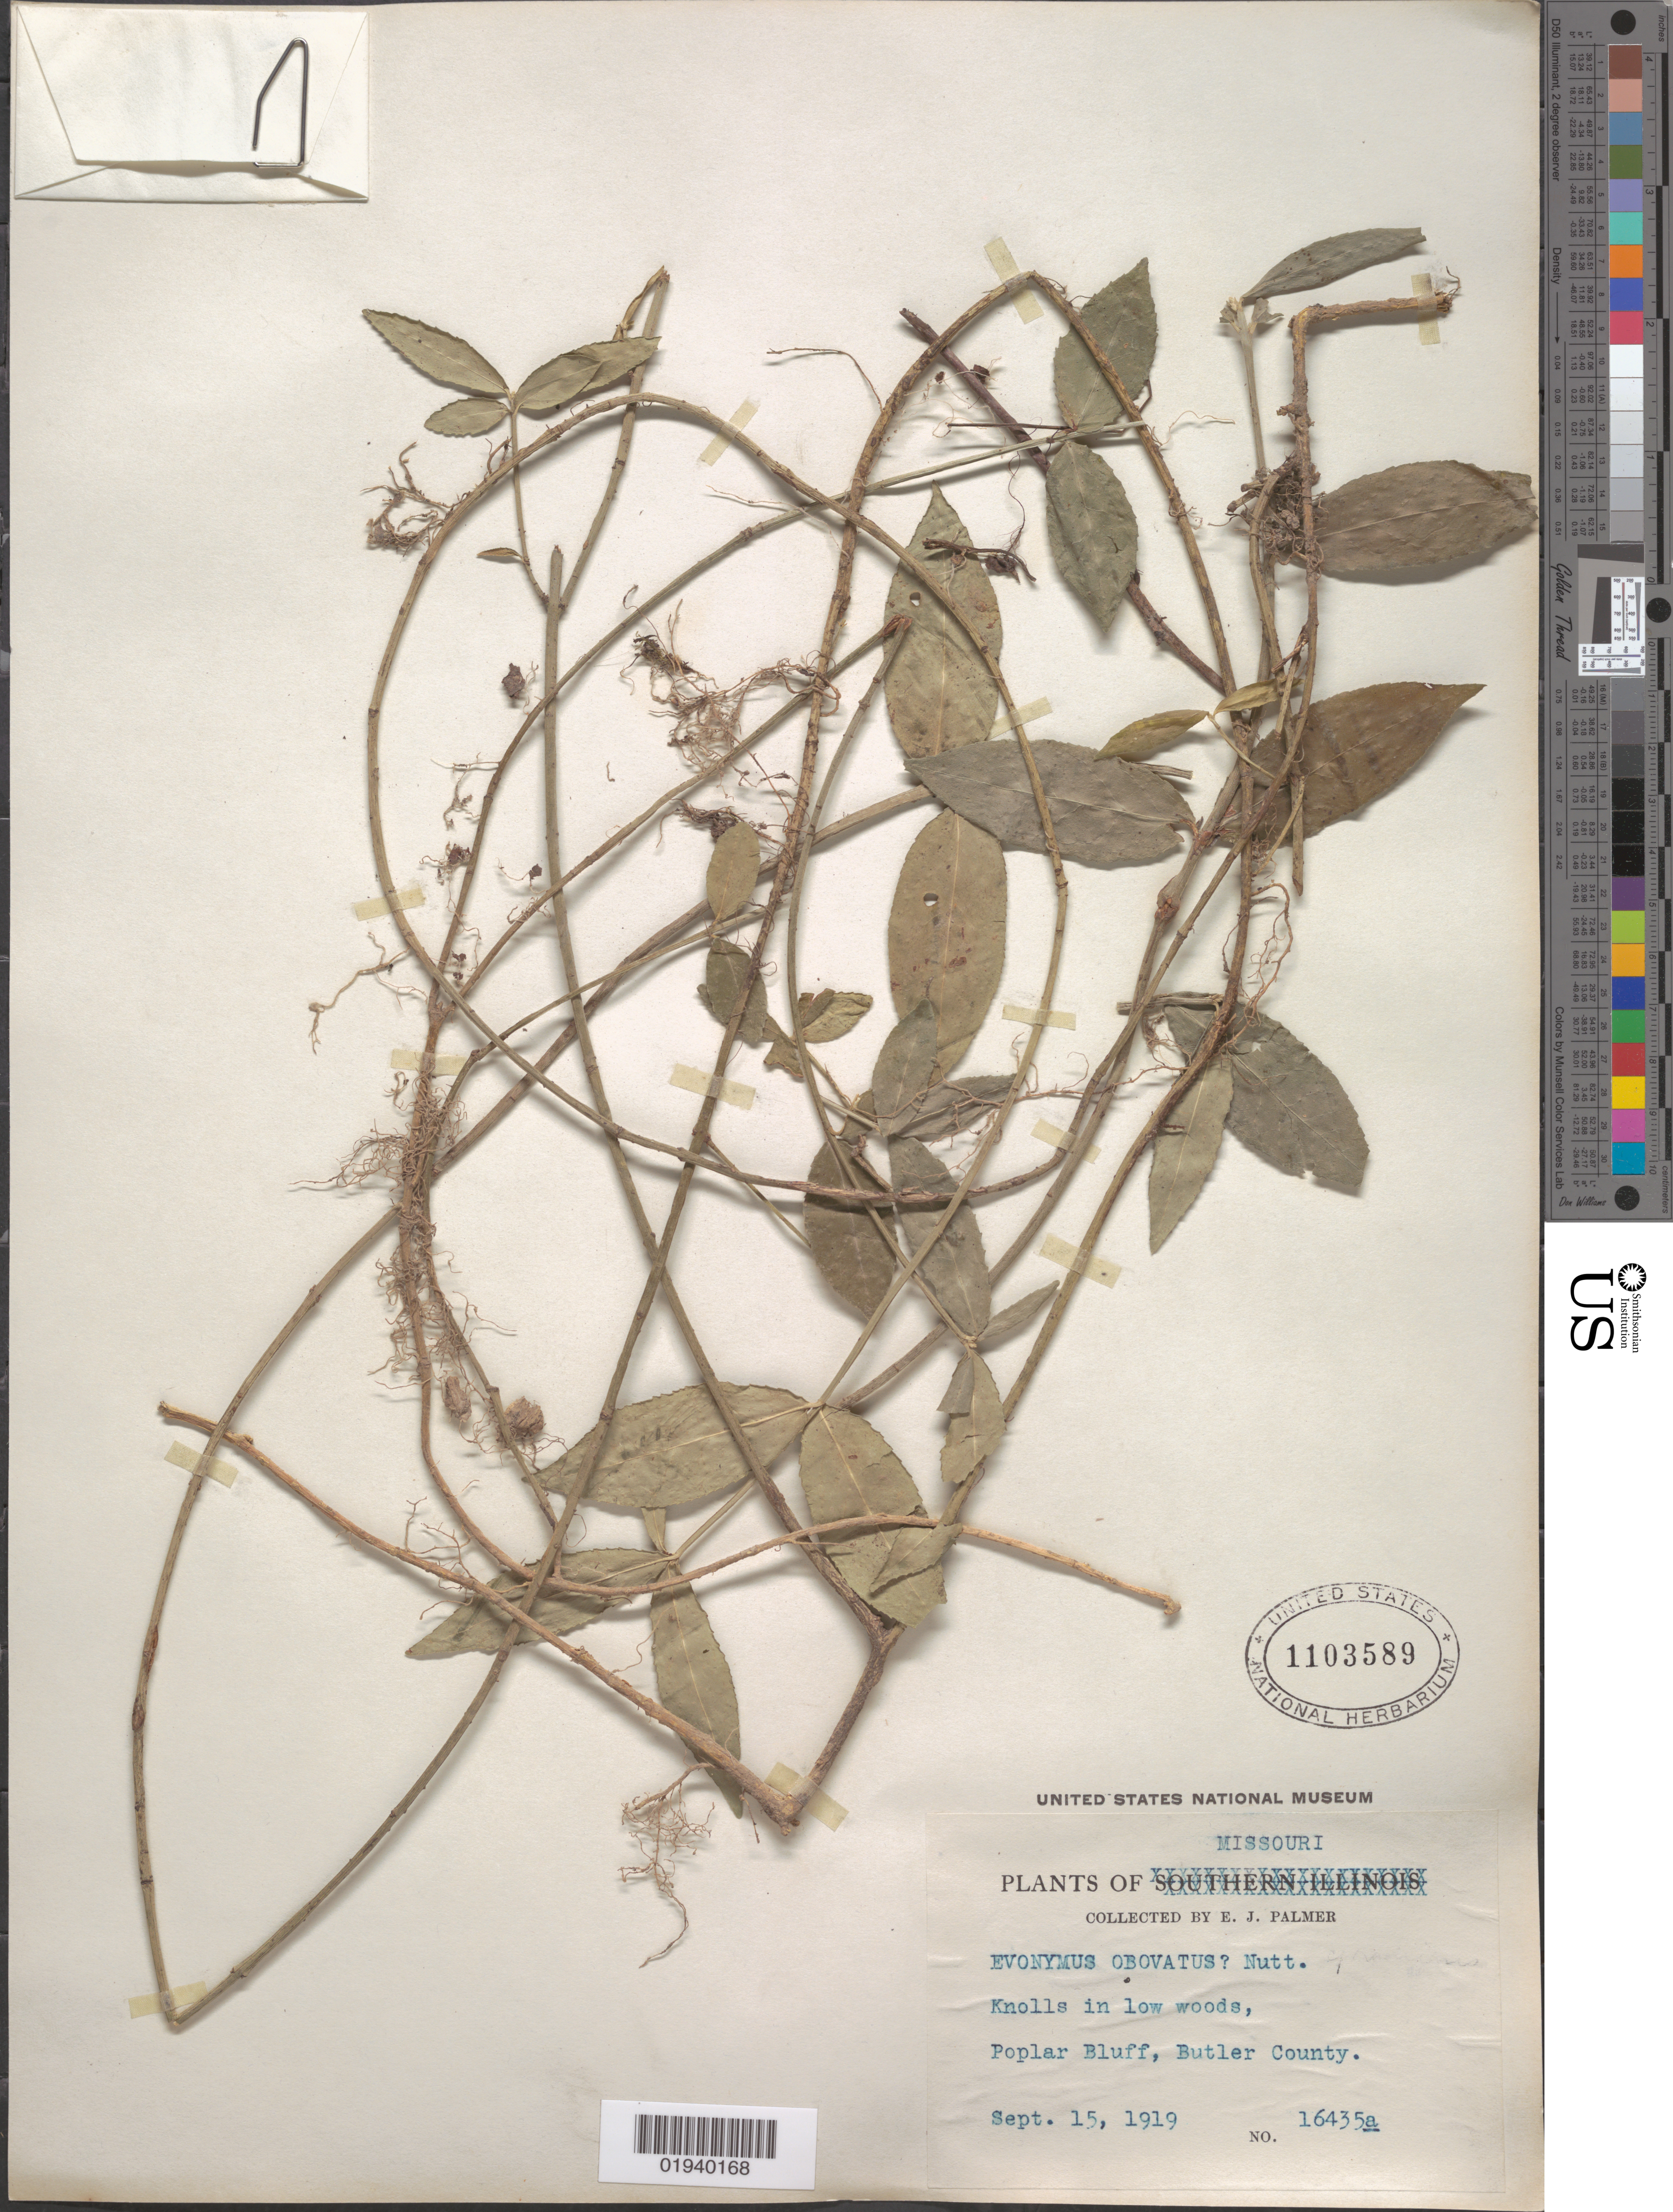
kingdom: Plantae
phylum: Tracheophyta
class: Magnoliopsida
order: Celastrales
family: Celastraceae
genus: Euonymus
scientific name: Euonymus americanus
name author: L.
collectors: E. J. Palmer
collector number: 16435a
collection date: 1919-09-15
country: United States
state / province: Missouri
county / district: Butler County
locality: Poplar Bluff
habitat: Knolls in low woods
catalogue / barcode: US 1103589